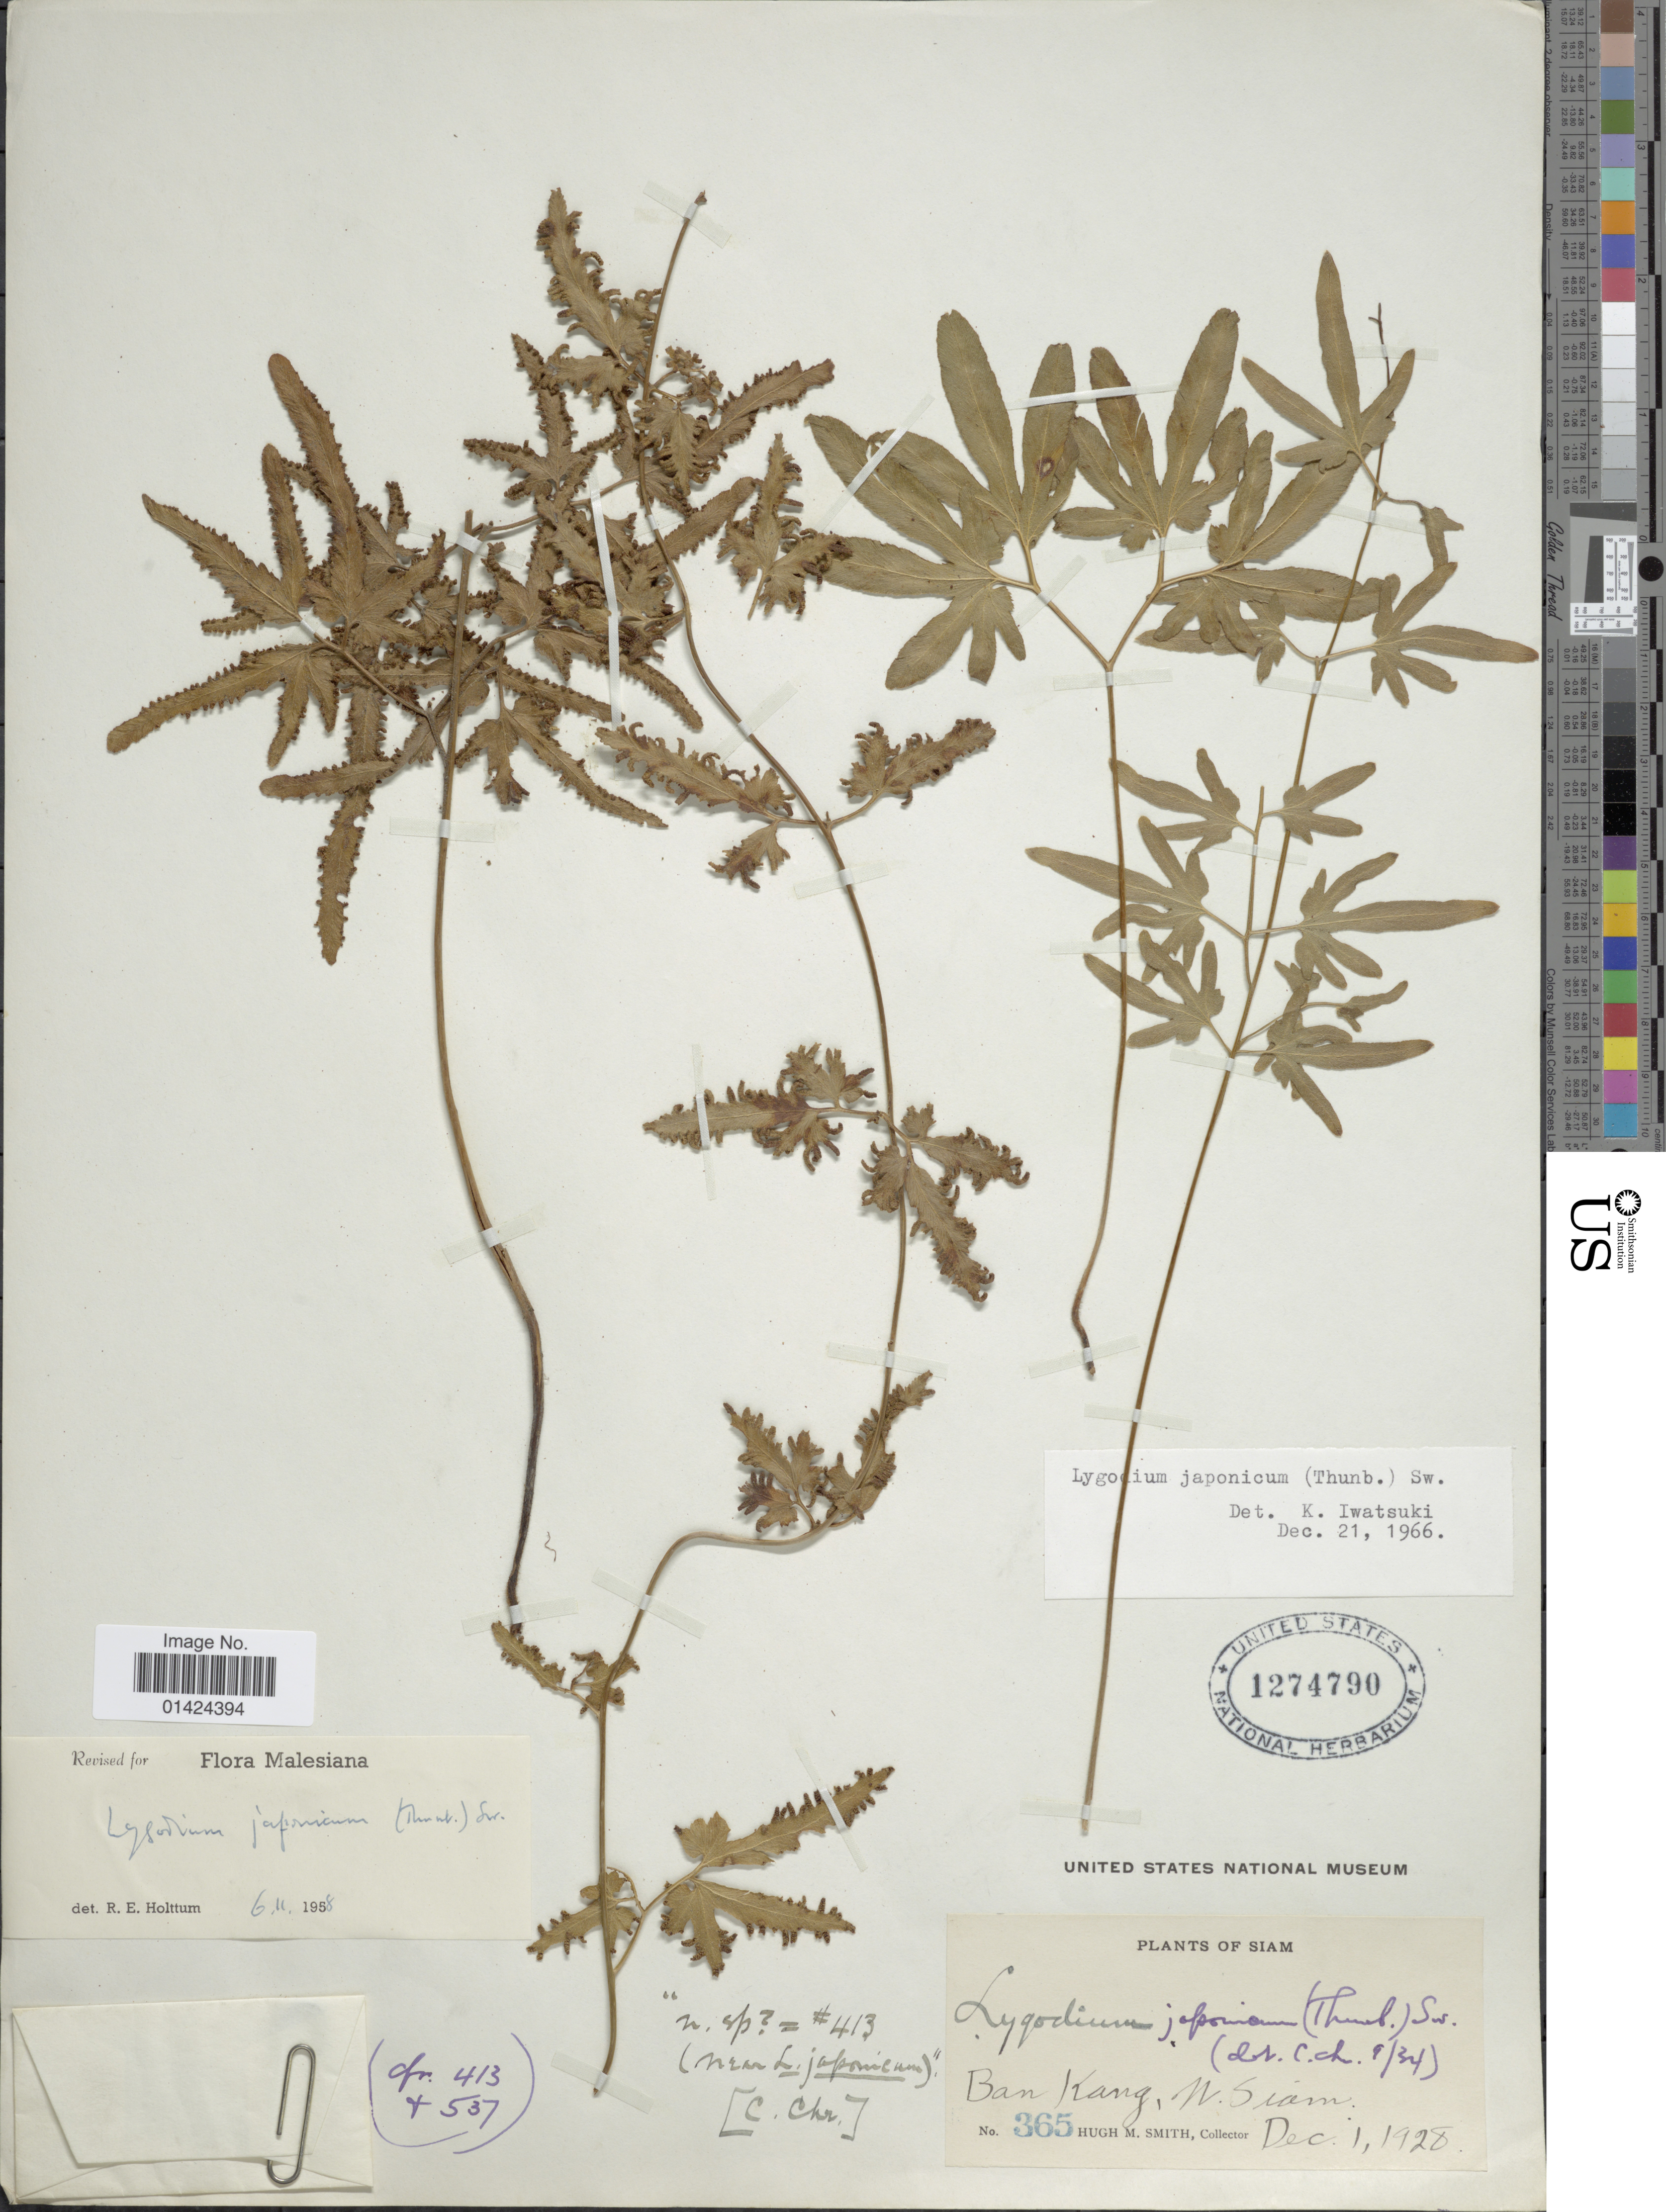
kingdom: Plantae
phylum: Tracheophyta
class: Polypodiopsida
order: Schizaeales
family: Lygodiaceae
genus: Lygodium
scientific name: Lygodium japonicum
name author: (Thunb.) Sw.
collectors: H. M. Smith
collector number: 365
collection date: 1928-12-01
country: Thailand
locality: Ban Kang, W. Siam.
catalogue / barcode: US 1274790